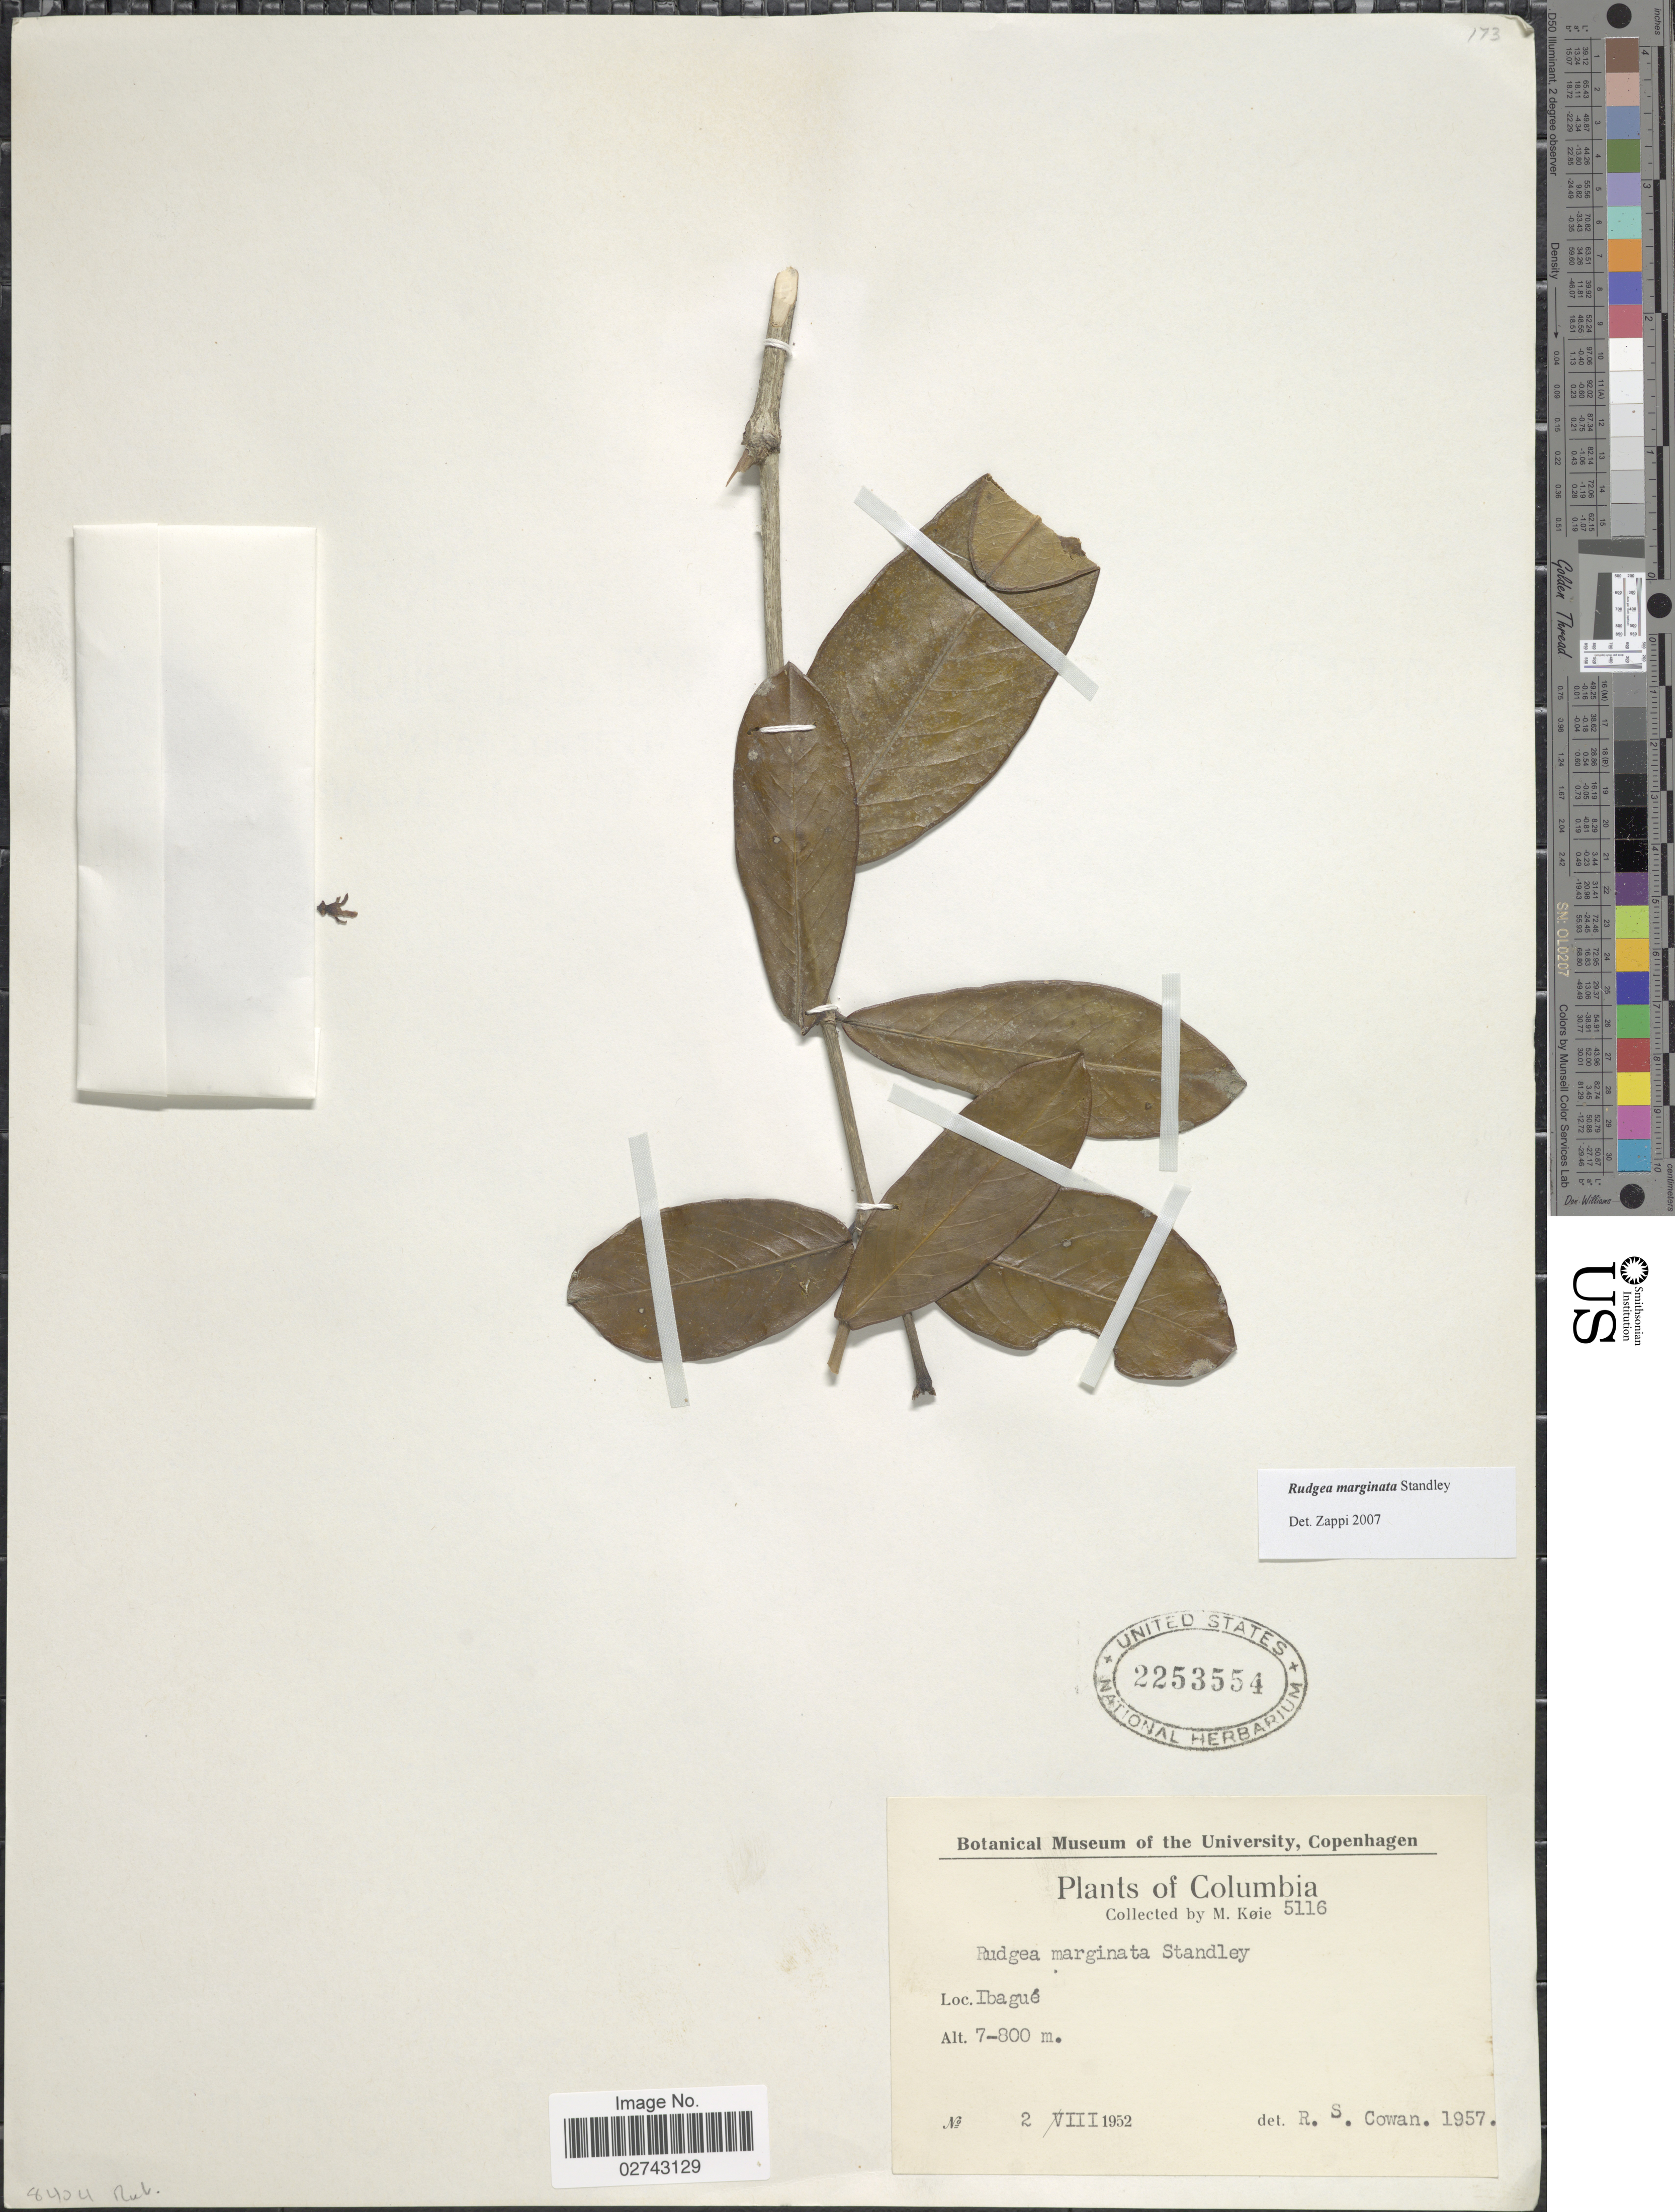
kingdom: Plantae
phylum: Tracheophyta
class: Magnoliopsida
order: Gentianales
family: Rubiaceae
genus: Rudgea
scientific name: Rudgea marginata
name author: Standl.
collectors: M. Köie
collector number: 5116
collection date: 1952-03-02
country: Colombia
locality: Ibague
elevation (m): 700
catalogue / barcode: US 2253554